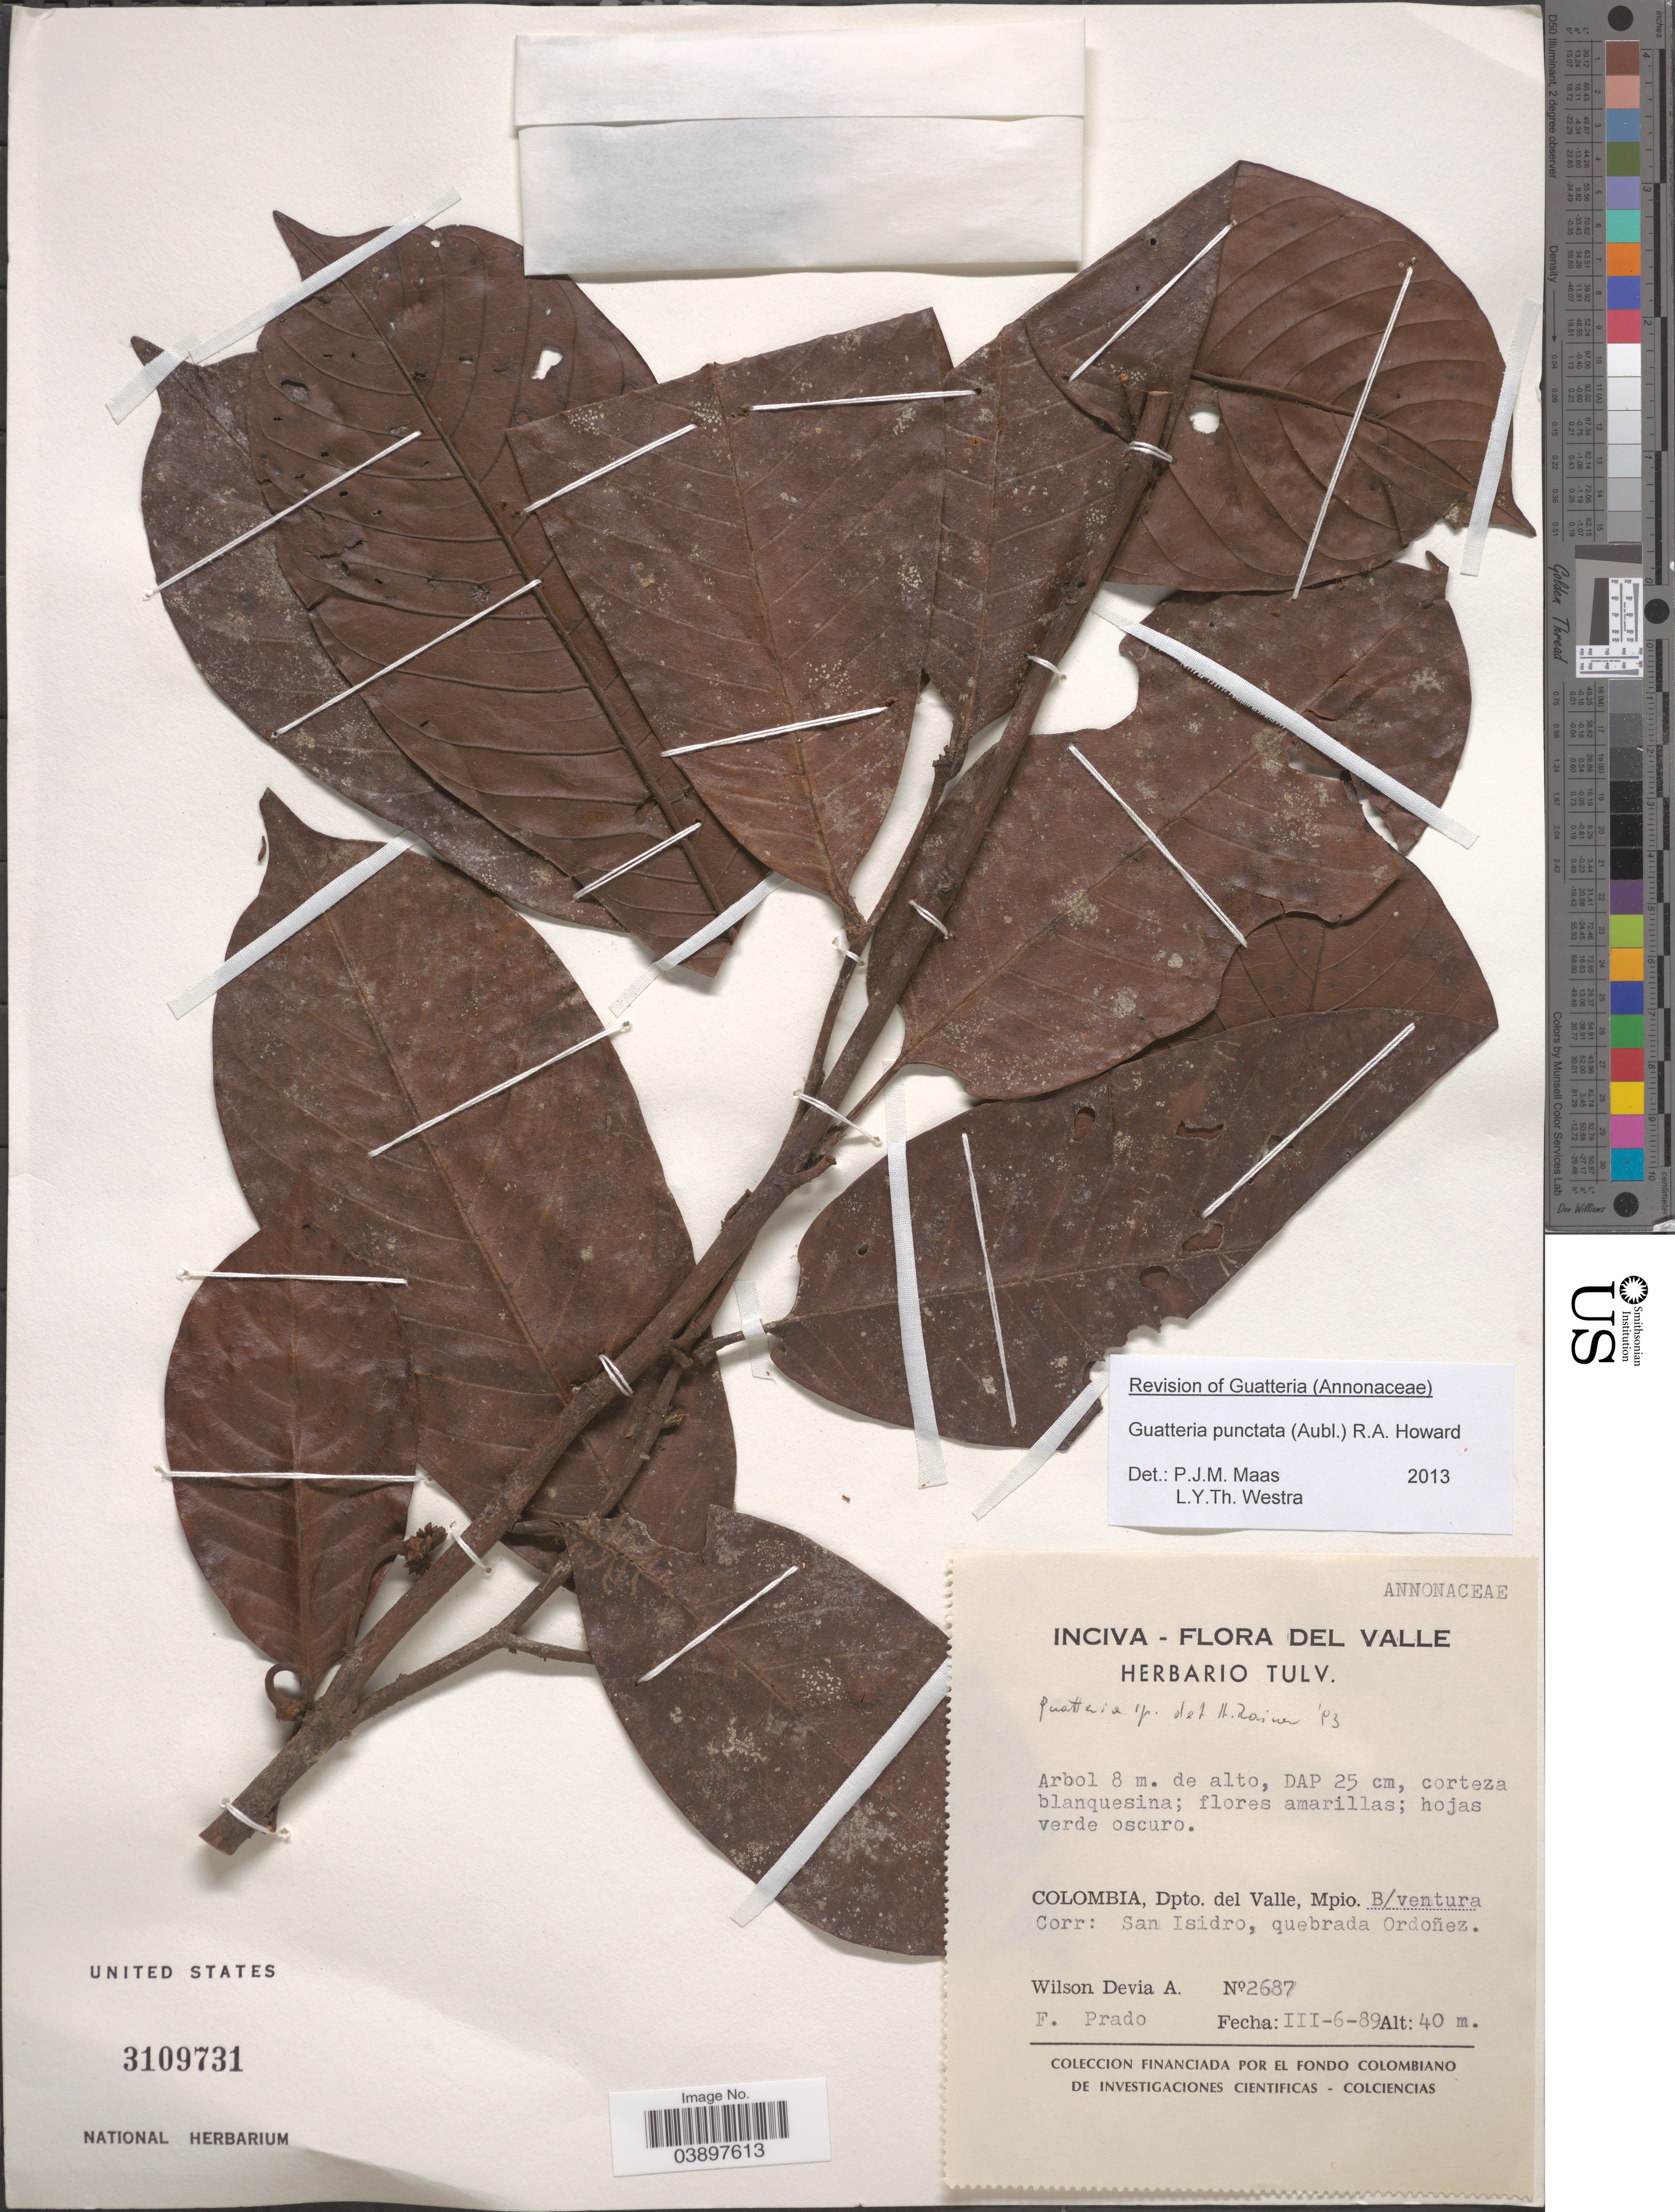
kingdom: Plantae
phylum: Tracheophyta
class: Magnoliopsida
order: Magnoliales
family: Annonaceae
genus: Guatteria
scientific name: Guatteria punctata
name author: (Aubl.) R.A. Howard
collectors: W. Devia A. & F. Prado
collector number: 2687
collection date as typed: Transcribed d/m/y: 6/3/89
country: Colombia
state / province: Valle del Cauca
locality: Valle. Dpto. del Valle, Mpio. B/ventura. Corr: San Isidro, quebrada Ordoñez.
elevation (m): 40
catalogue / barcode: US 3109731